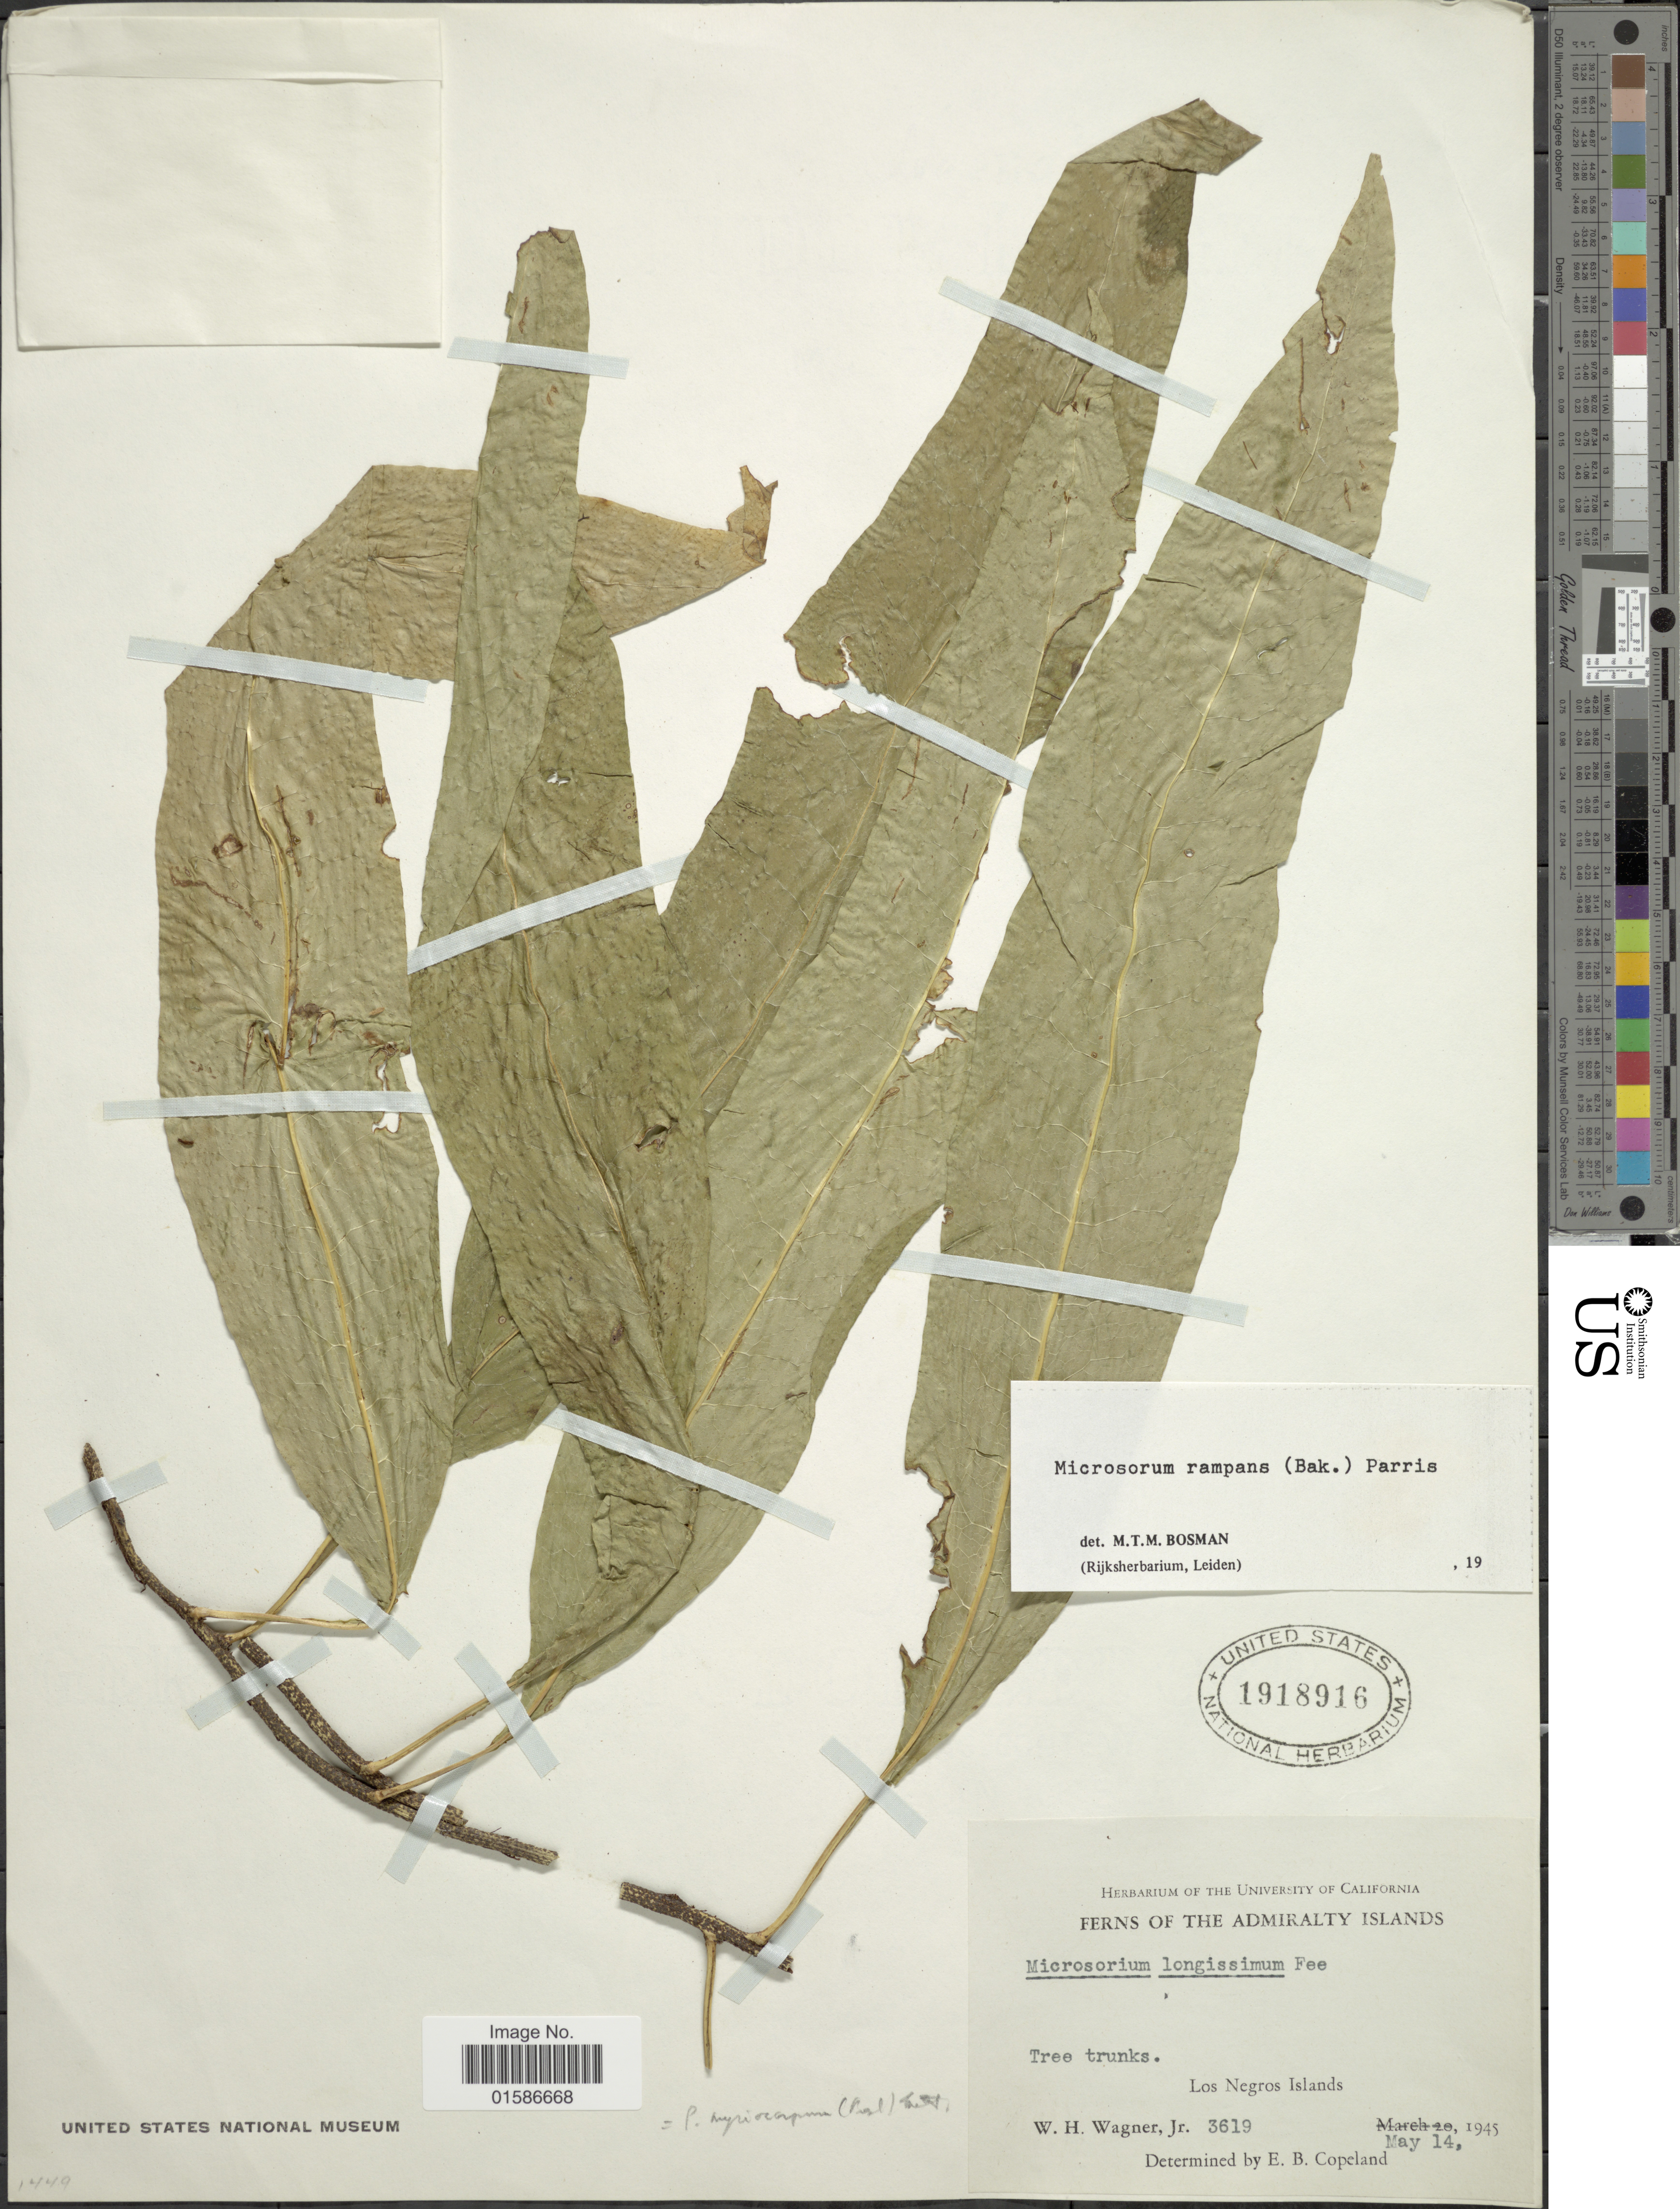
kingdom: Plantae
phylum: Tracheophyta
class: Polypodiopsida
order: Polypodiales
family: Polypodiaceae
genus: Microsorum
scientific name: Microsorum rampans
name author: (Baker) Parris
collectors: W. H. Wagner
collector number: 3619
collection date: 1945-05-14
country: Papua New Guinea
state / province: Manus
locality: The Admiralty Islands. Los Negros Islands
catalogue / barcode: US 1918916